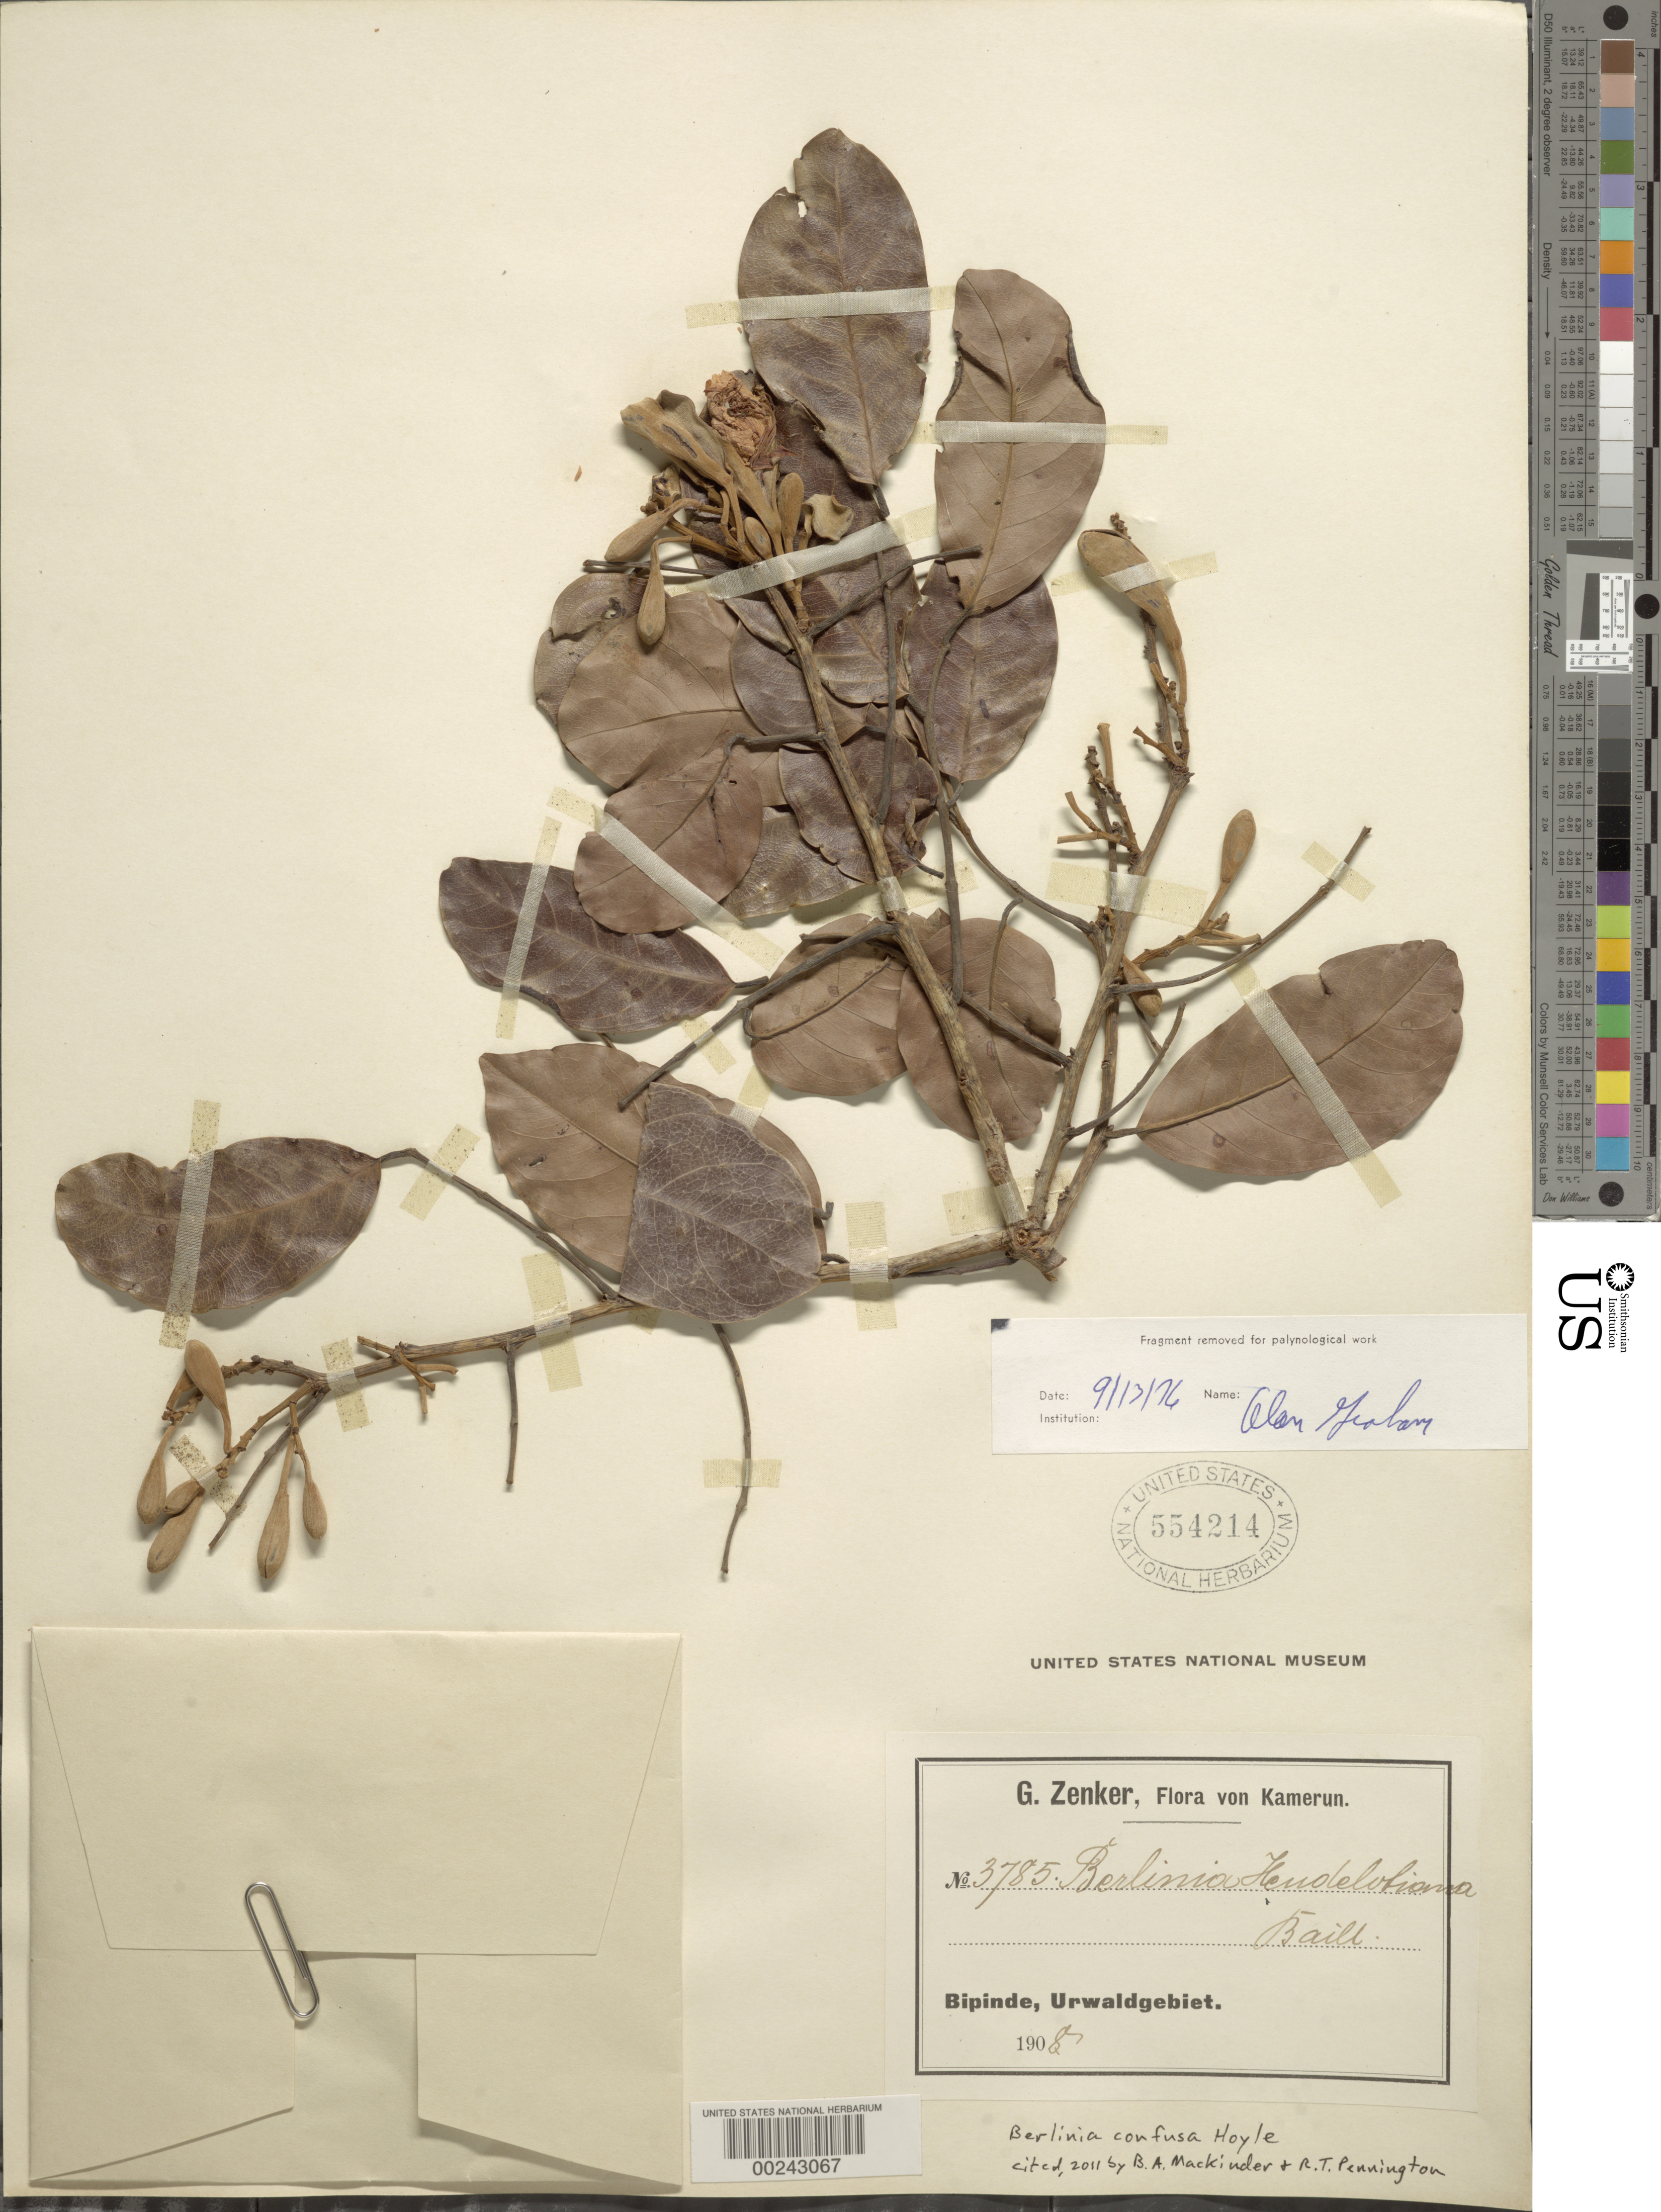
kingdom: Plantae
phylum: Tracheophyta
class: Magnoliopsida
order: Fabales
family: Fabaceae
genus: Berlinia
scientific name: Berlinia confusa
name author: Hoyle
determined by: Smith, Stephen F., (US), NMNH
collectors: G. A. Zenker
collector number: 3785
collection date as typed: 1908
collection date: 1908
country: Cameroon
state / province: Sud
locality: Bipindi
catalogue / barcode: US 554214